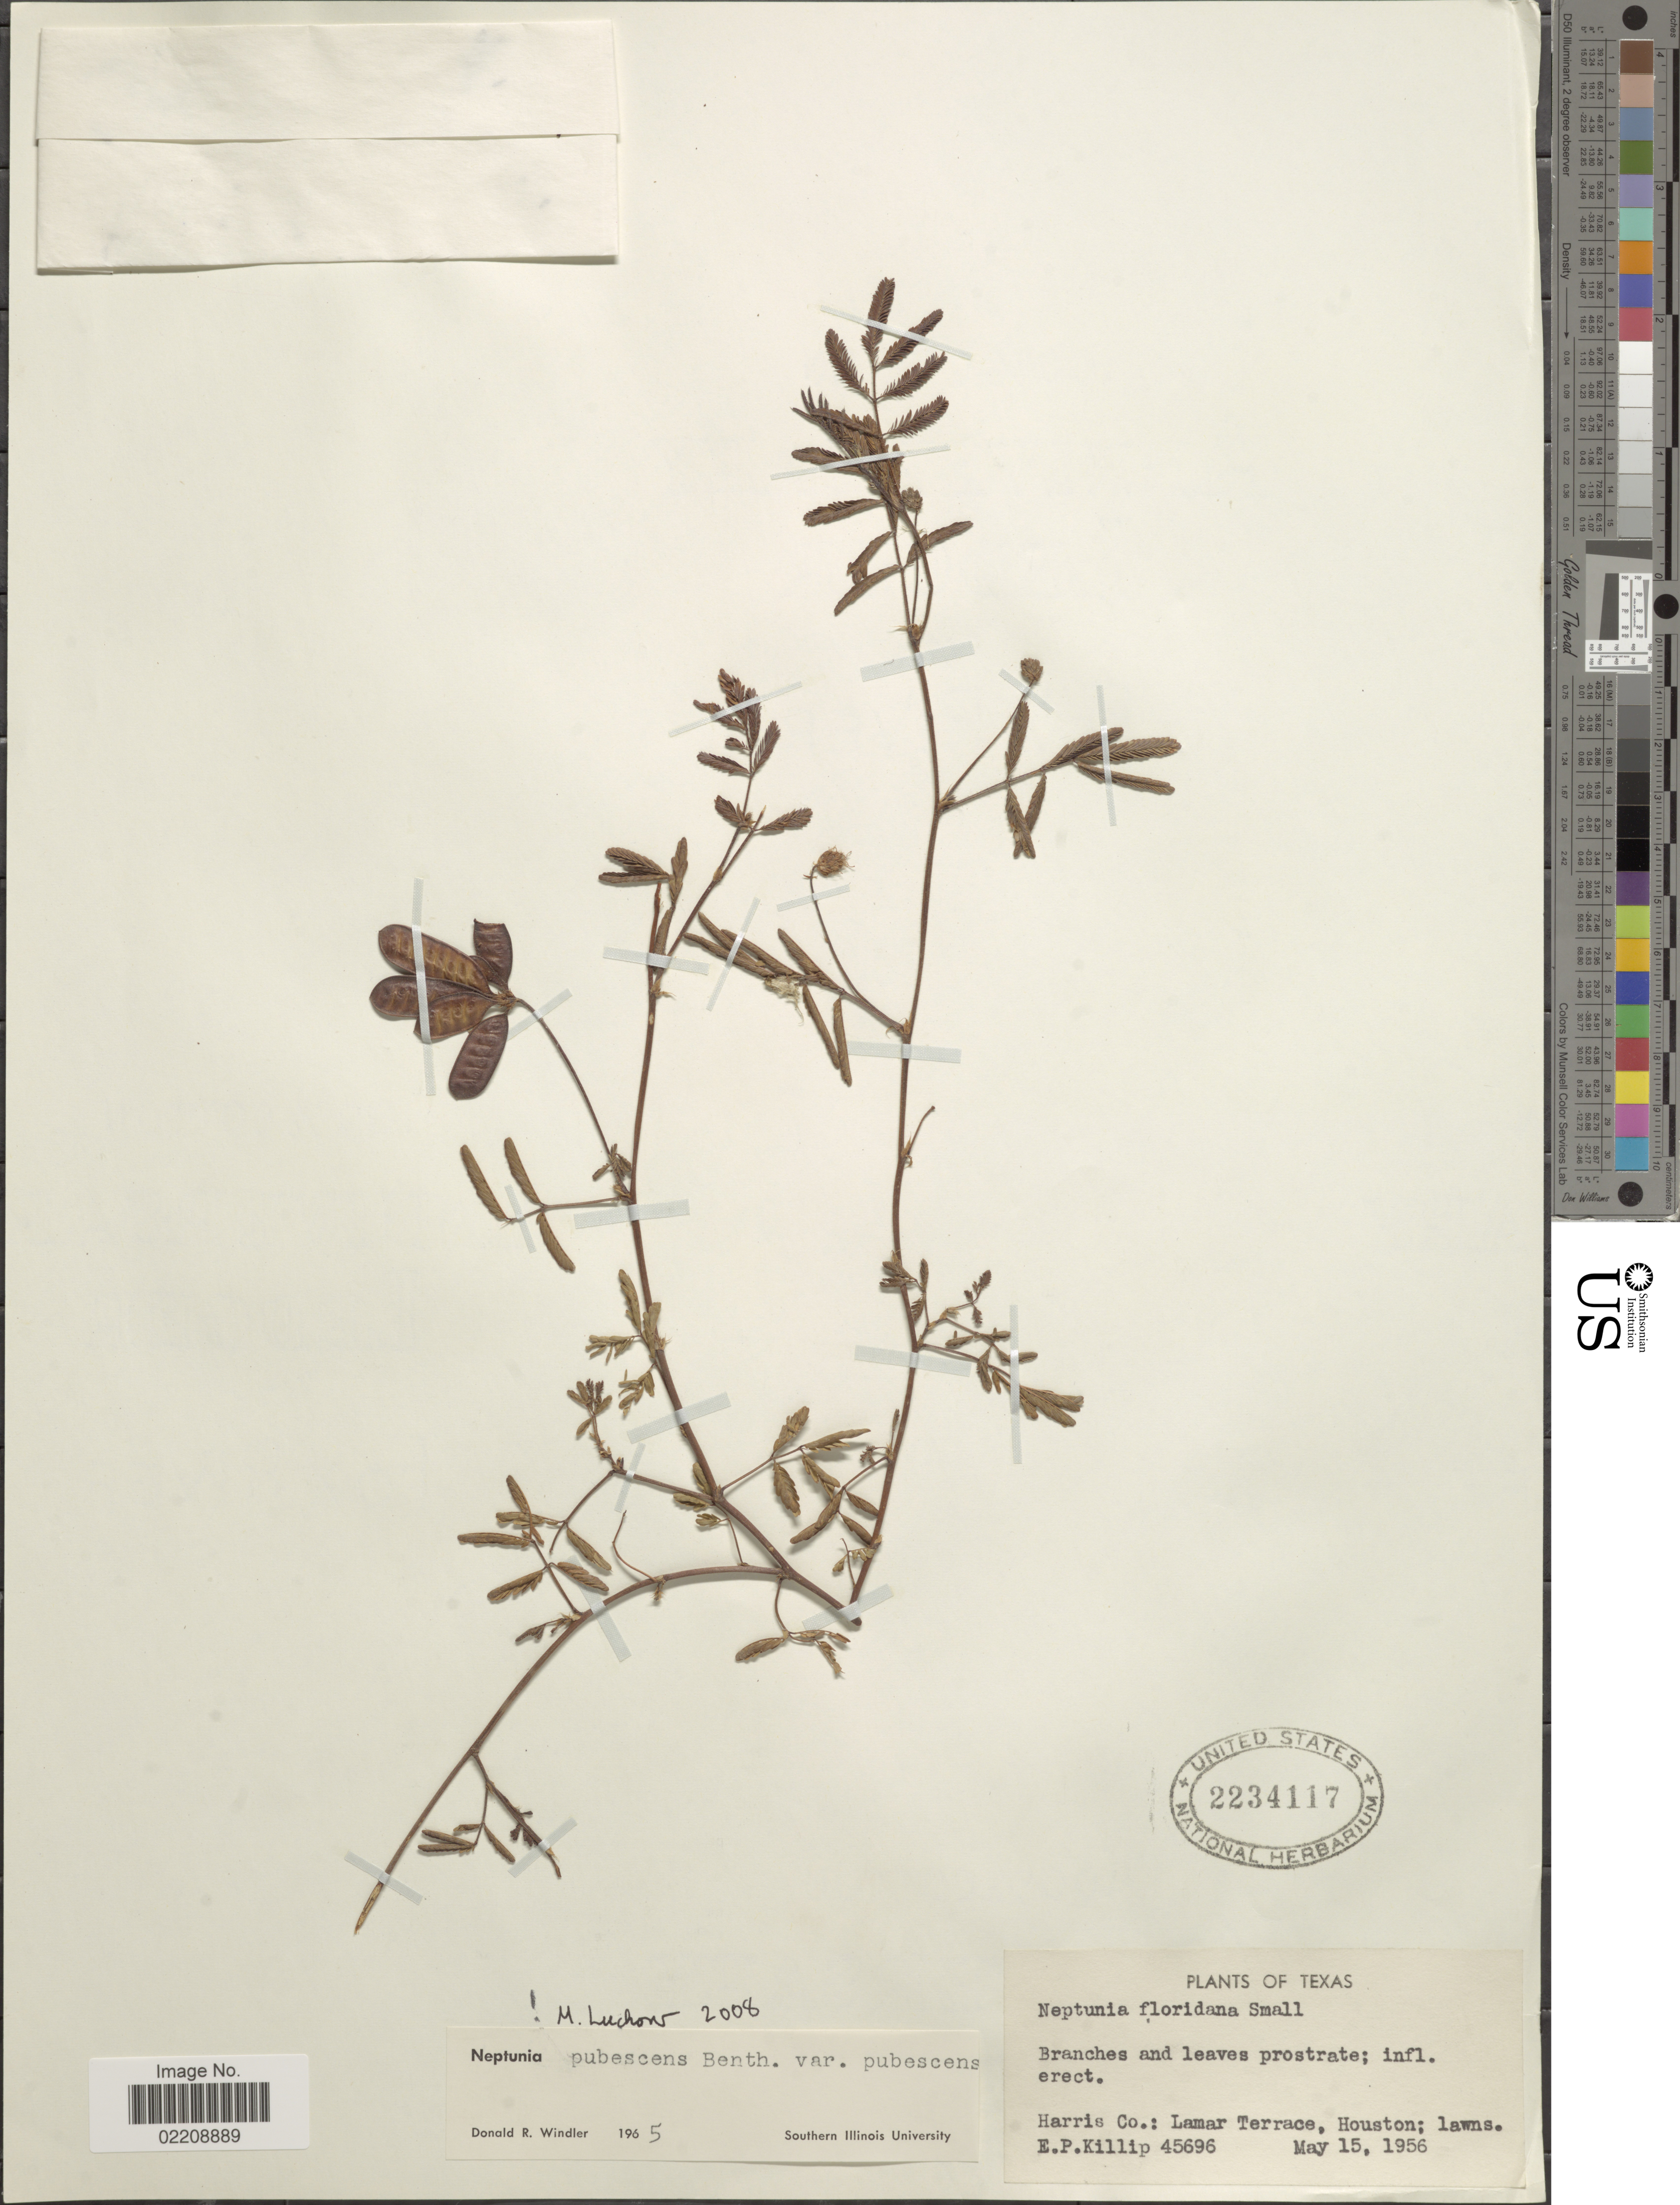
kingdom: Plantae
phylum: Tracheophyta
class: Magnoliopsida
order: Fabales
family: Fabaceae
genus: Neptunia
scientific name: Neptunia pubescens var. pubescens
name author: Benth.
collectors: E. P. Killip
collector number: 45696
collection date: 1956-05-15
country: United States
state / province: Texas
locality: Harris Co.: Lamar Terrace, Houston: Lawns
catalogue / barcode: US 2234117